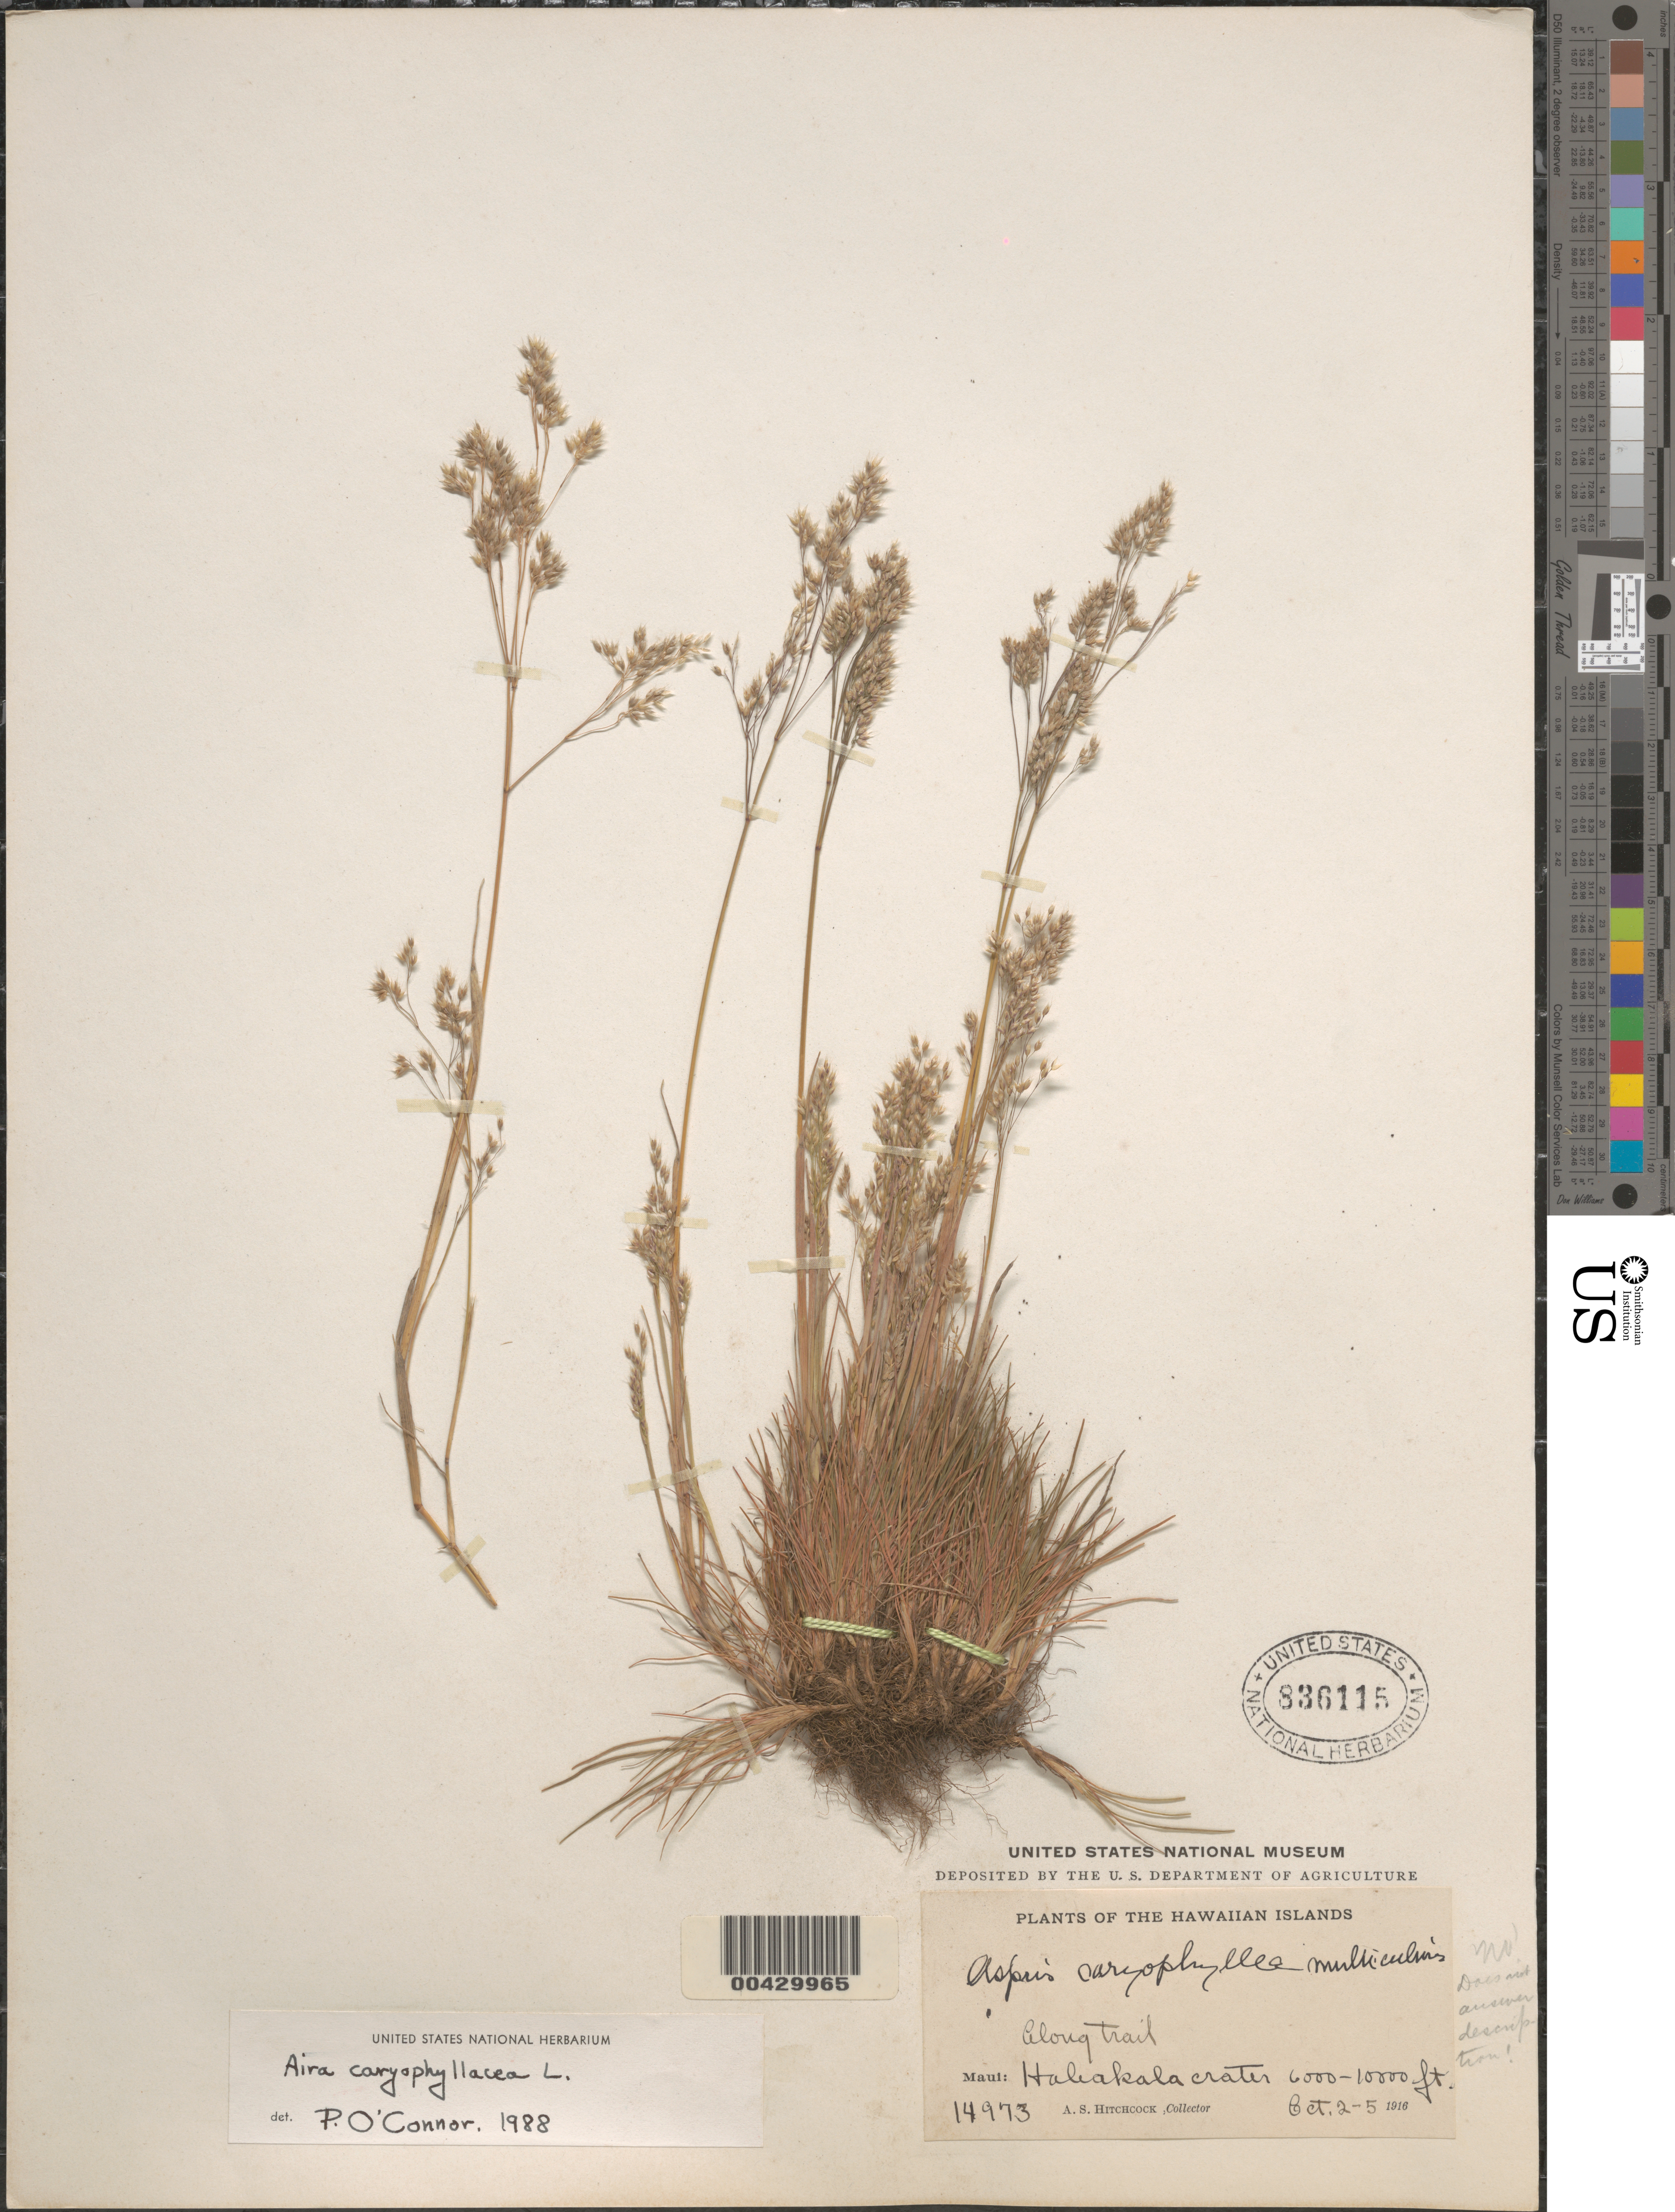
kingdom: Plantae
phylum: Tracheophyta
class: Liliopsida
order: Poales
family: Poaceae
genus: Aira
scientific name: Aira caryophyllea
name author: L.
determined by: O'Connor, P. O.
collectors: A. S. Hitchcock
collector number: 14973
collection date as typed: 2 Oct 1916 to 5 Oct 1916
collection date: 1916-10-02/1916-10-05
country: United States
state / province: Hawaii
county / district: Maui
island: Maui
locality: Haleakala Crater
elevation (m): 1829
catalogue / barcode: US 836115